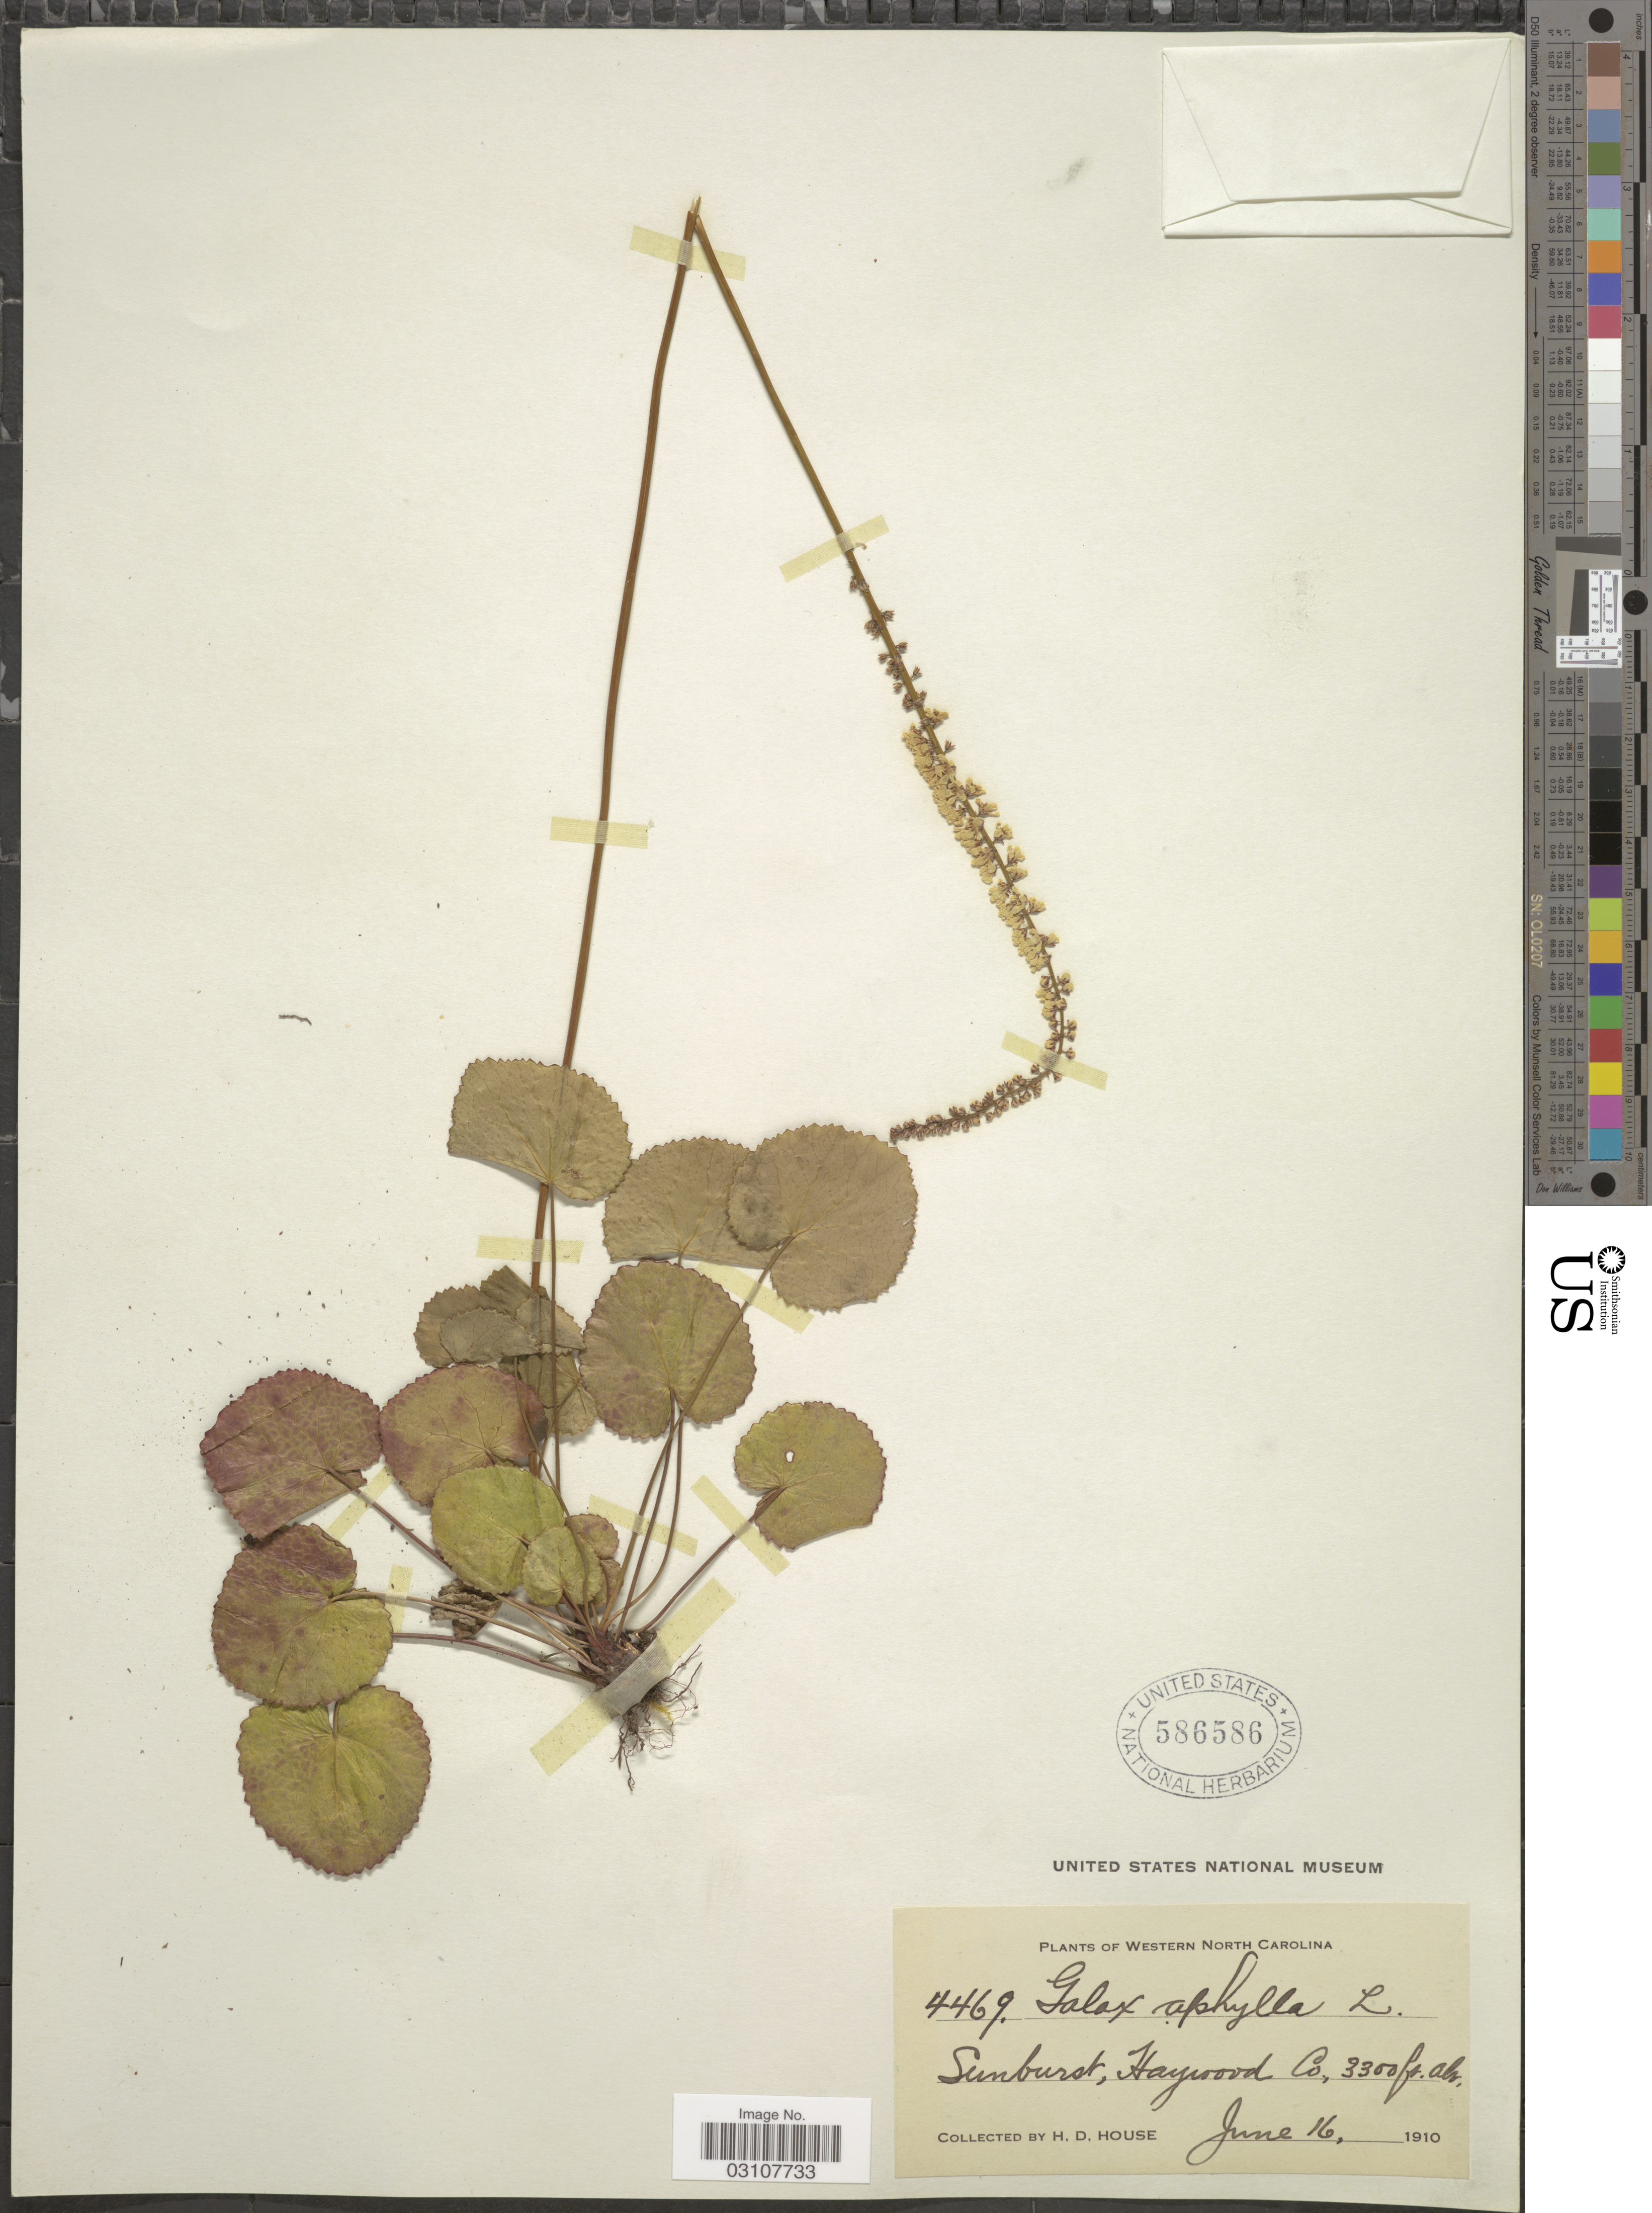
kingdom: Plantae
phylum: Tracheophyta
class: Magnoliopsida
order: Ericales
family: Diapensiaceae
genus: Galax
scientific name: Galax urceolata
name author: (Poir.) Brummitt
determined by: Gaynor, Michelle L., (FLAS), University of Florida (UNITED STATES)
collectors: H. D. House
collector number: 4469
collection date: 1910-06-16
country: United States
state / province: North Carolina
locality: Western North Carolina. Sunburst, Haywood Co.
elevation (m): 1006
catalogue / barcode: US 586586